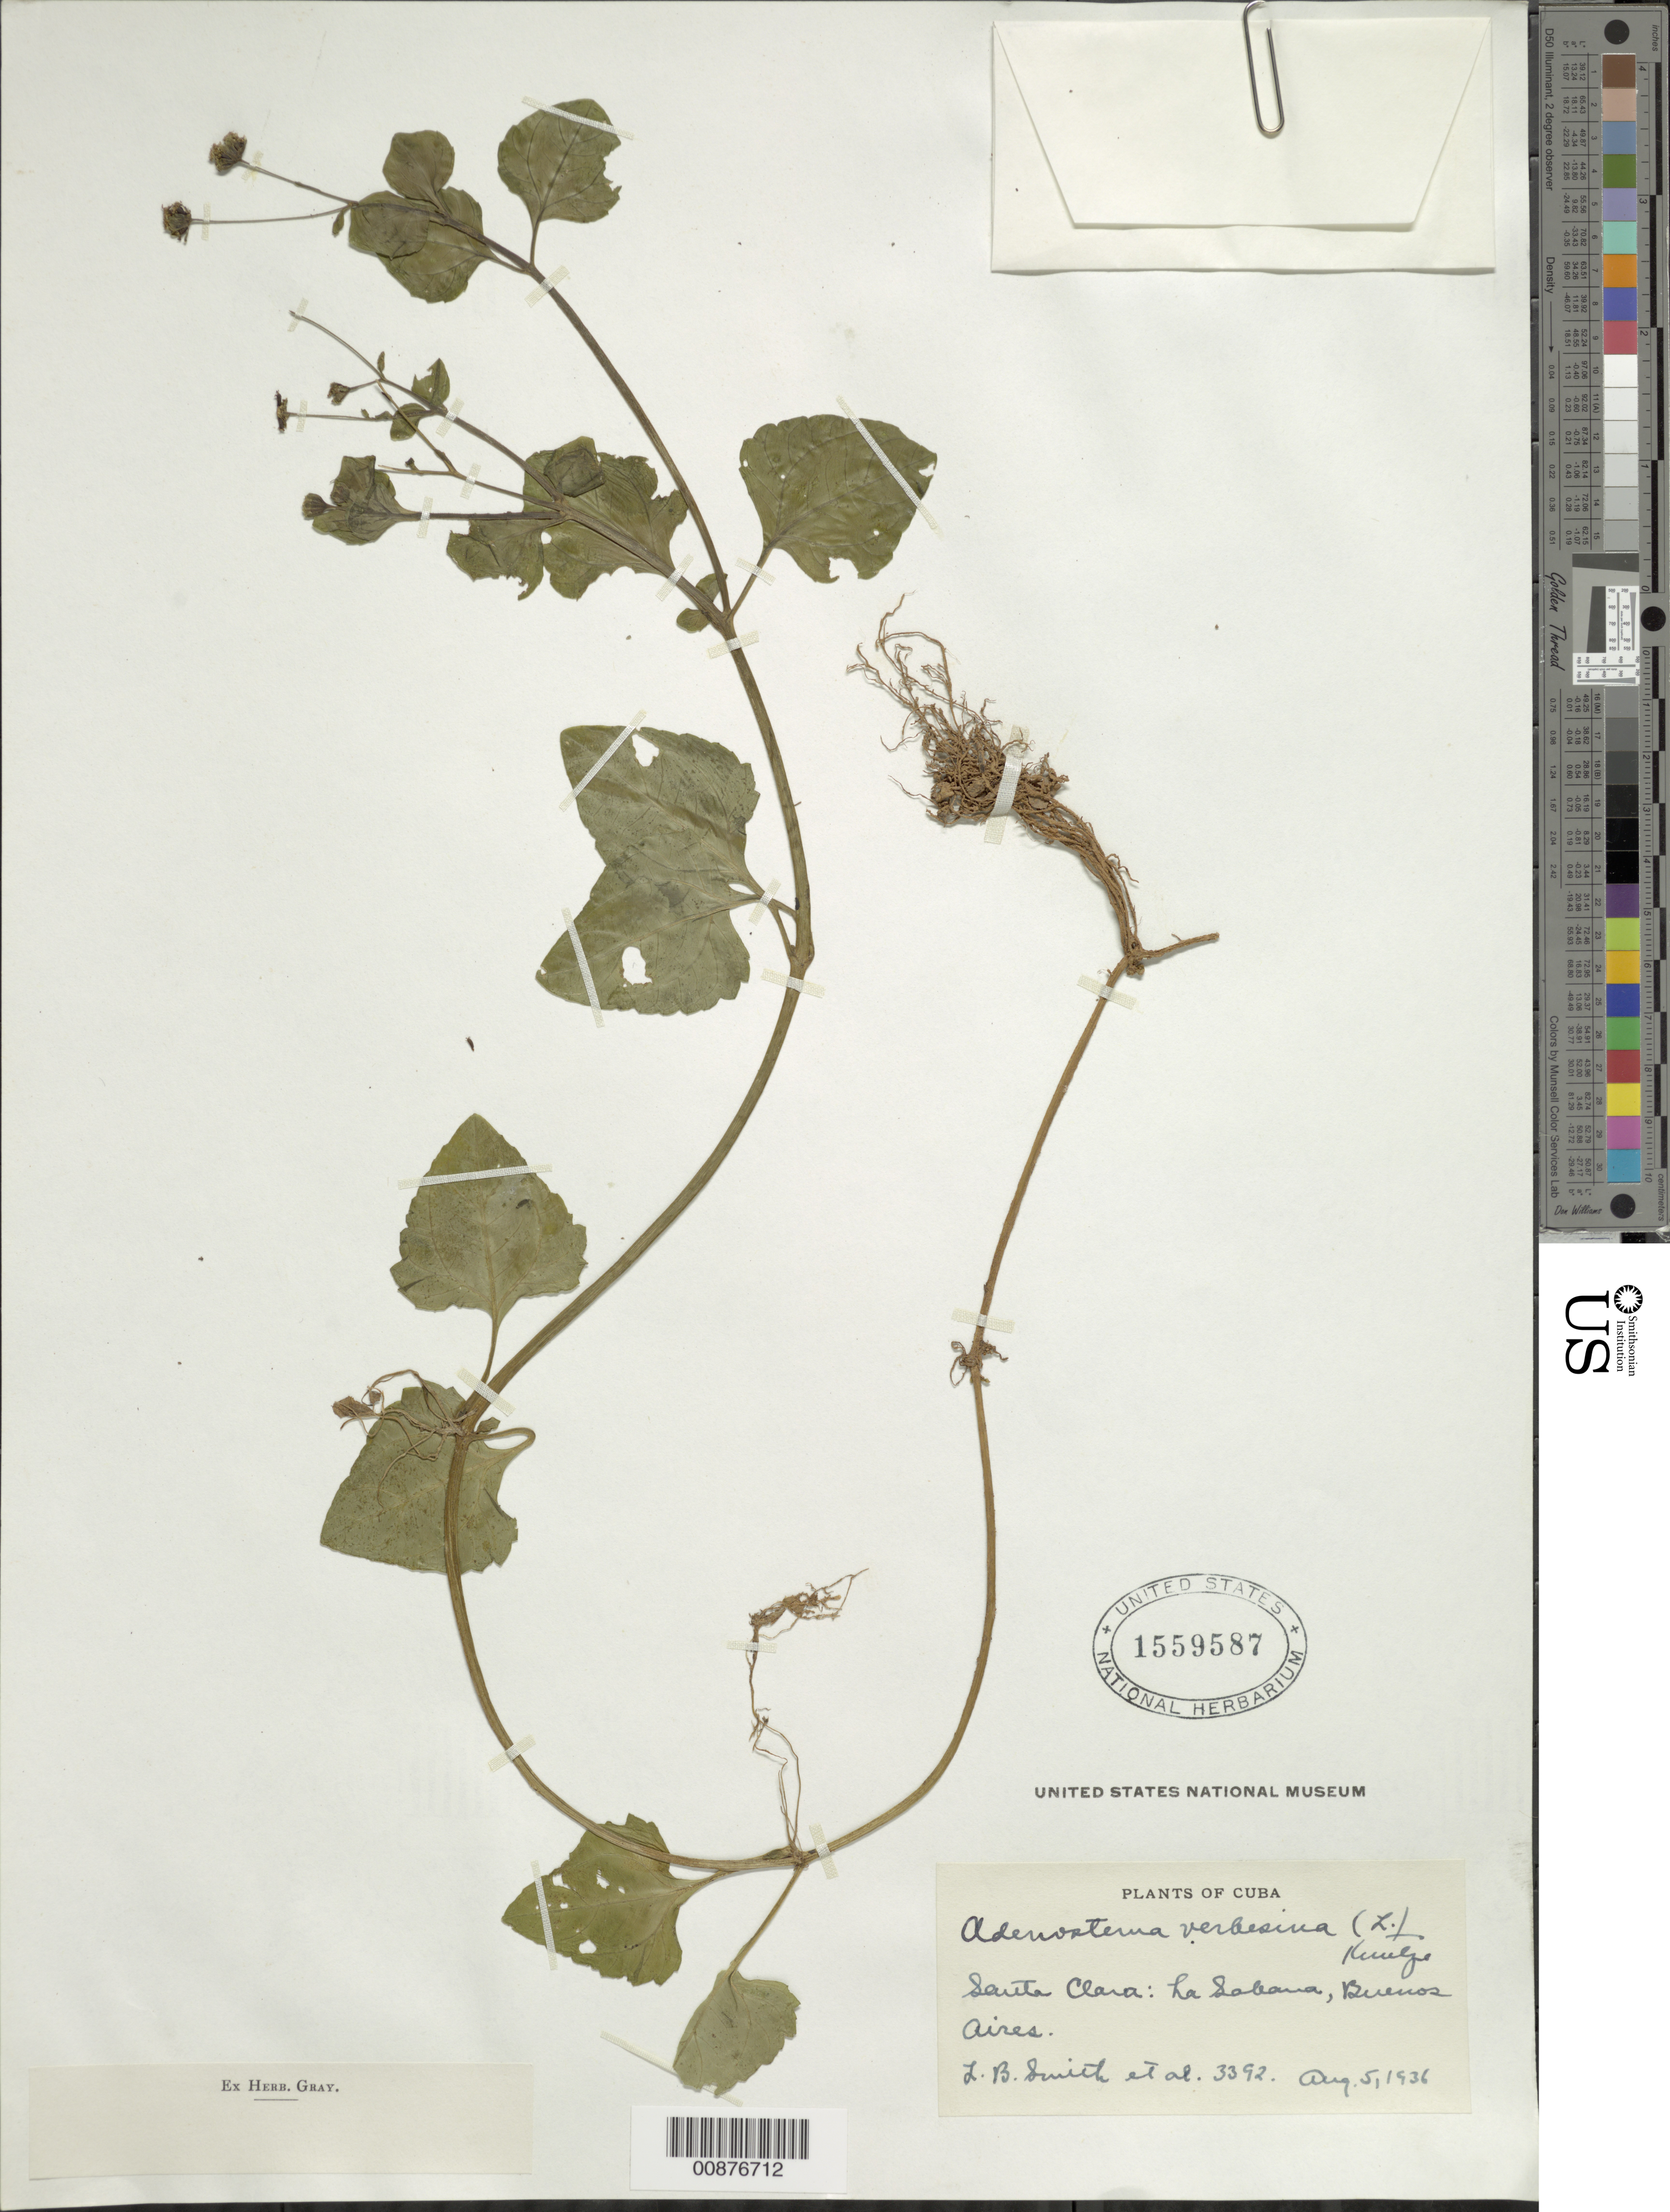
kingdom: Plantae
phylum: Tracheophyta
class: Magnoliopsida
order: Asterales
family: Asteraceae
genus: Adenostemma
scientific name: Adenostemma verbesina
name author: (L.) Sch. Bip.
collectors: L. Smith & et al.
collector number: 3392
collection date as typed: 05 Aug 1936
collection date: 1936-08-05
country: Cuba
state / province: Las Villas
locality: La Sabana, Buenos Aires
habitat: Sabana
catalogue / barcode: US 1559587